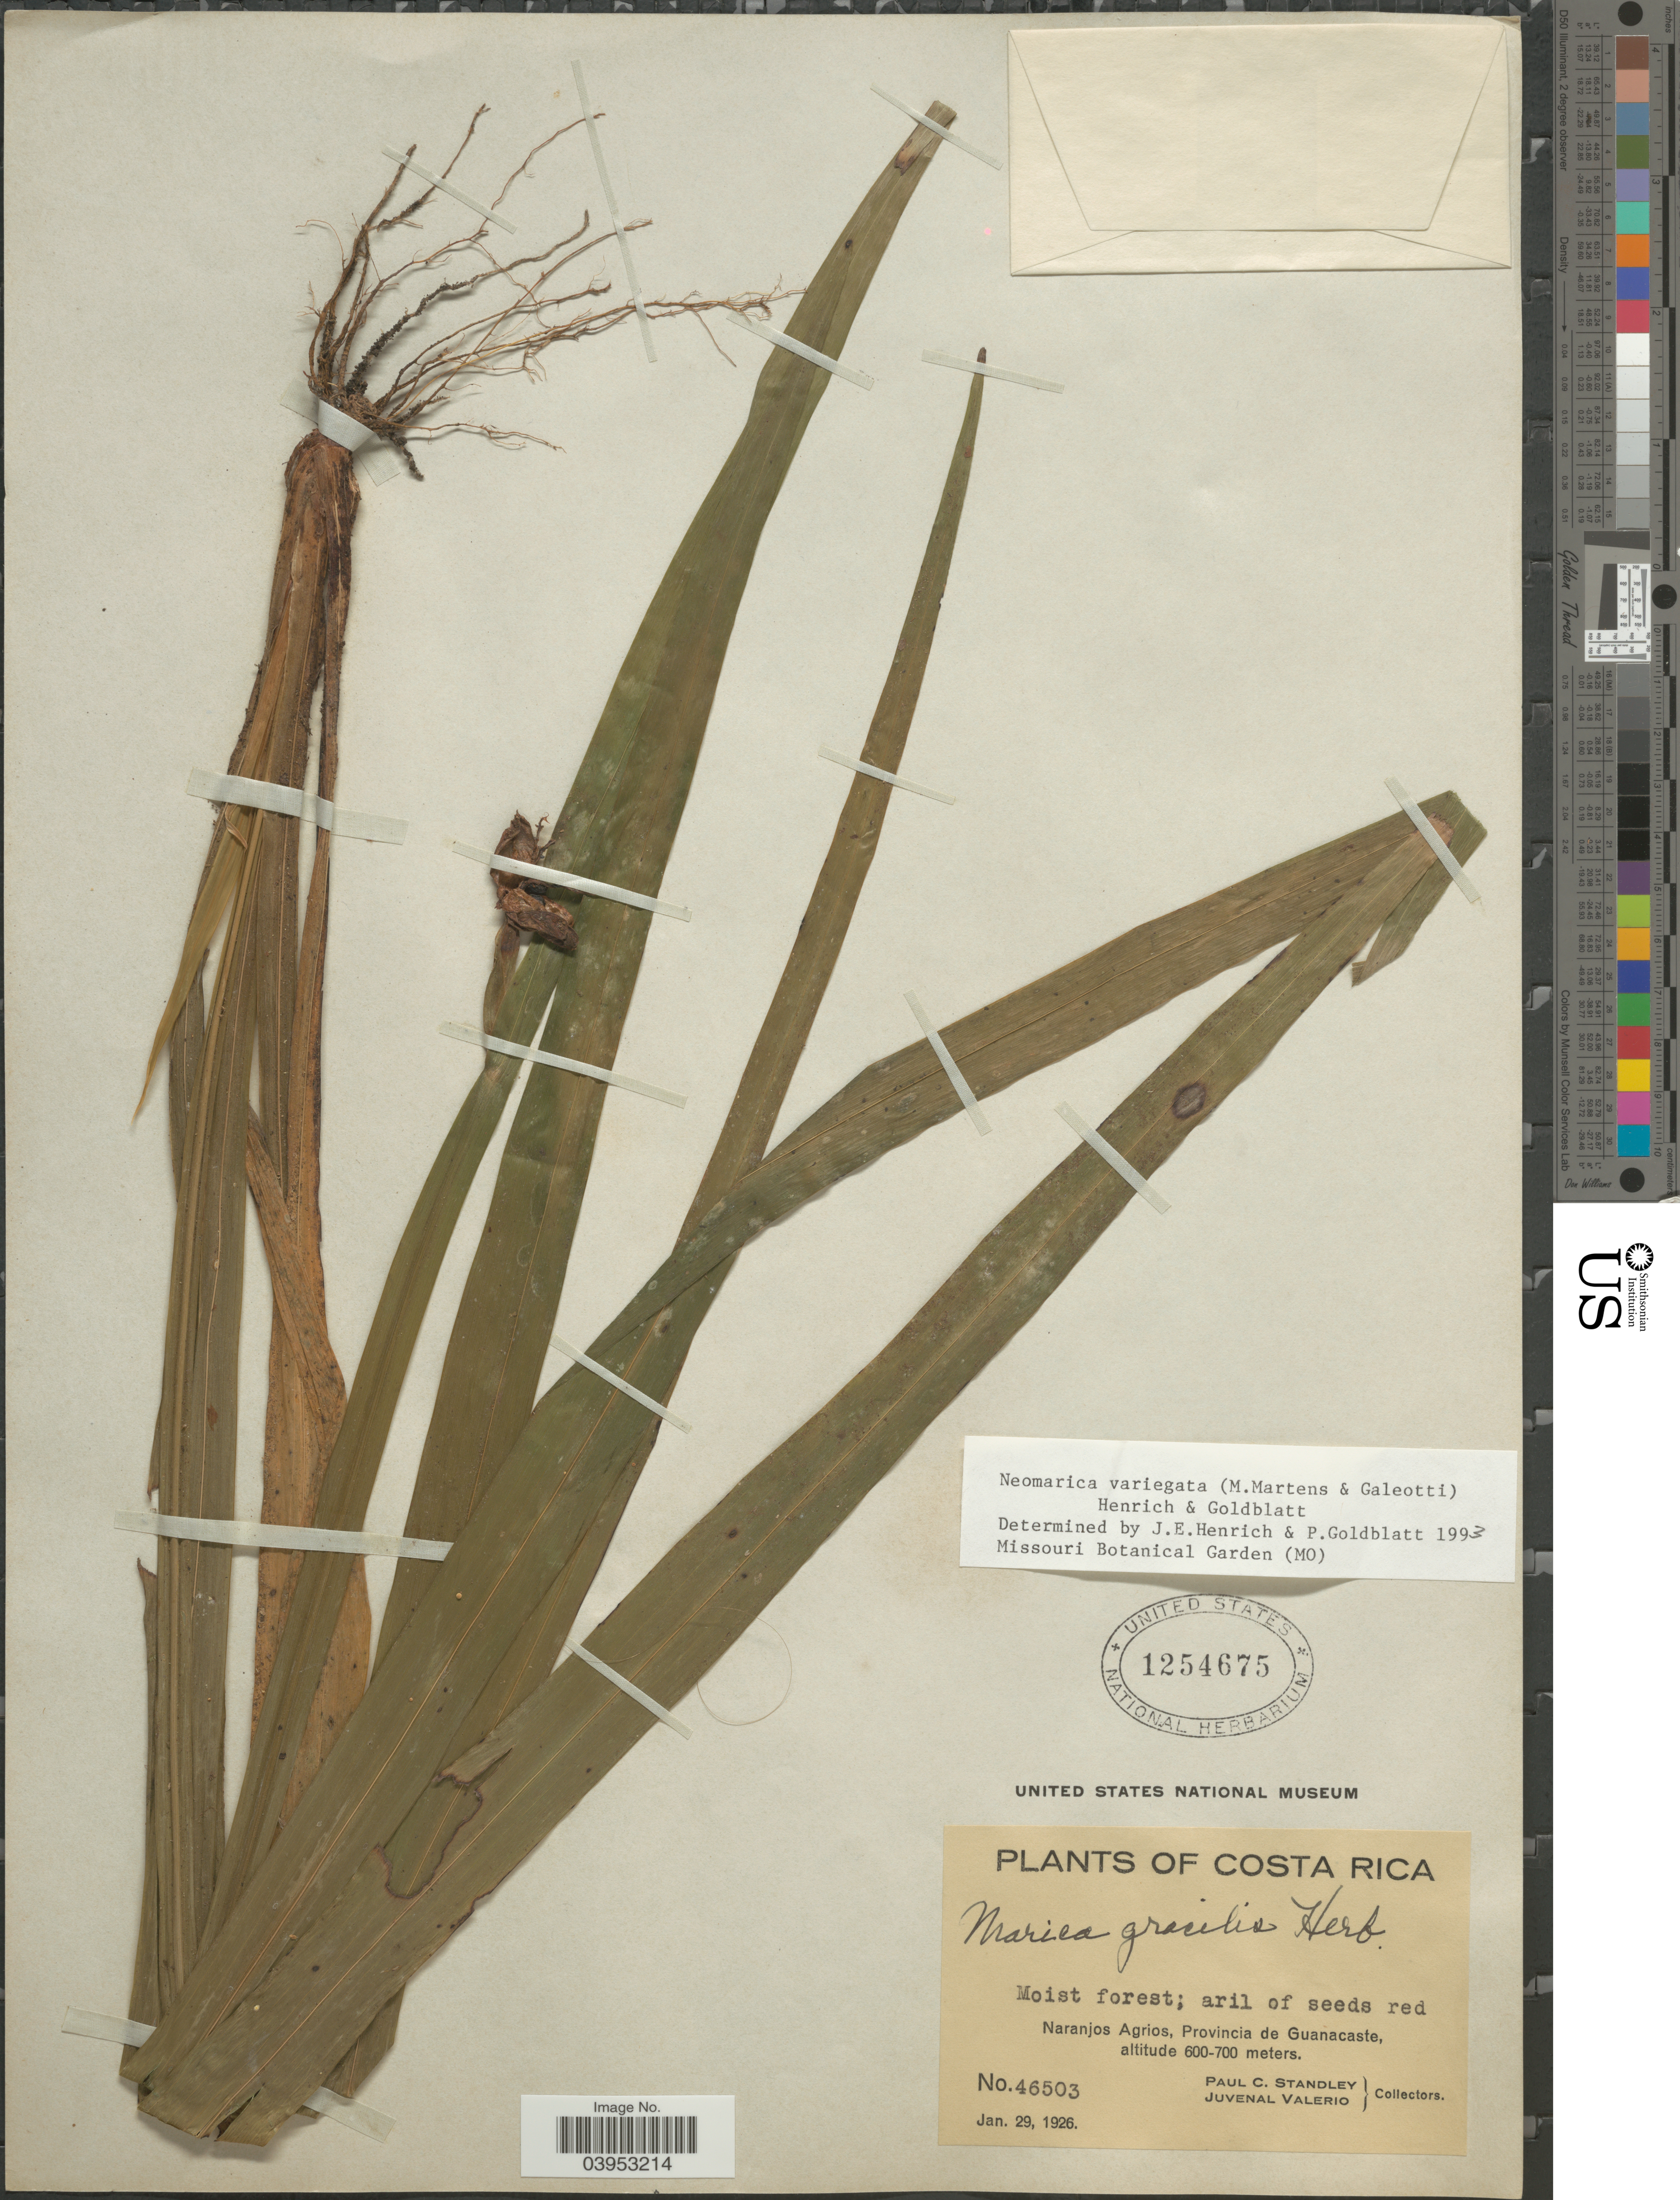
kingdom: Plantae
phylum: Tracheophyta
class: Liliopsida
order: Asparagales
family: Iridaceae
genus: Neomarica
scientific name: Neomarica variegata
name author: (M. Martens & Galeotti) Henrich & Goldblatt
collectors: P. C. Standley & J. Valerio R.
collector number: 46503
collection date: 1926-01-29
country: Costa Rica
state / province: Guanacaste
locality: Naranjos Agrios.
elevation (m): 600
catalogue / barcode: US 1254675